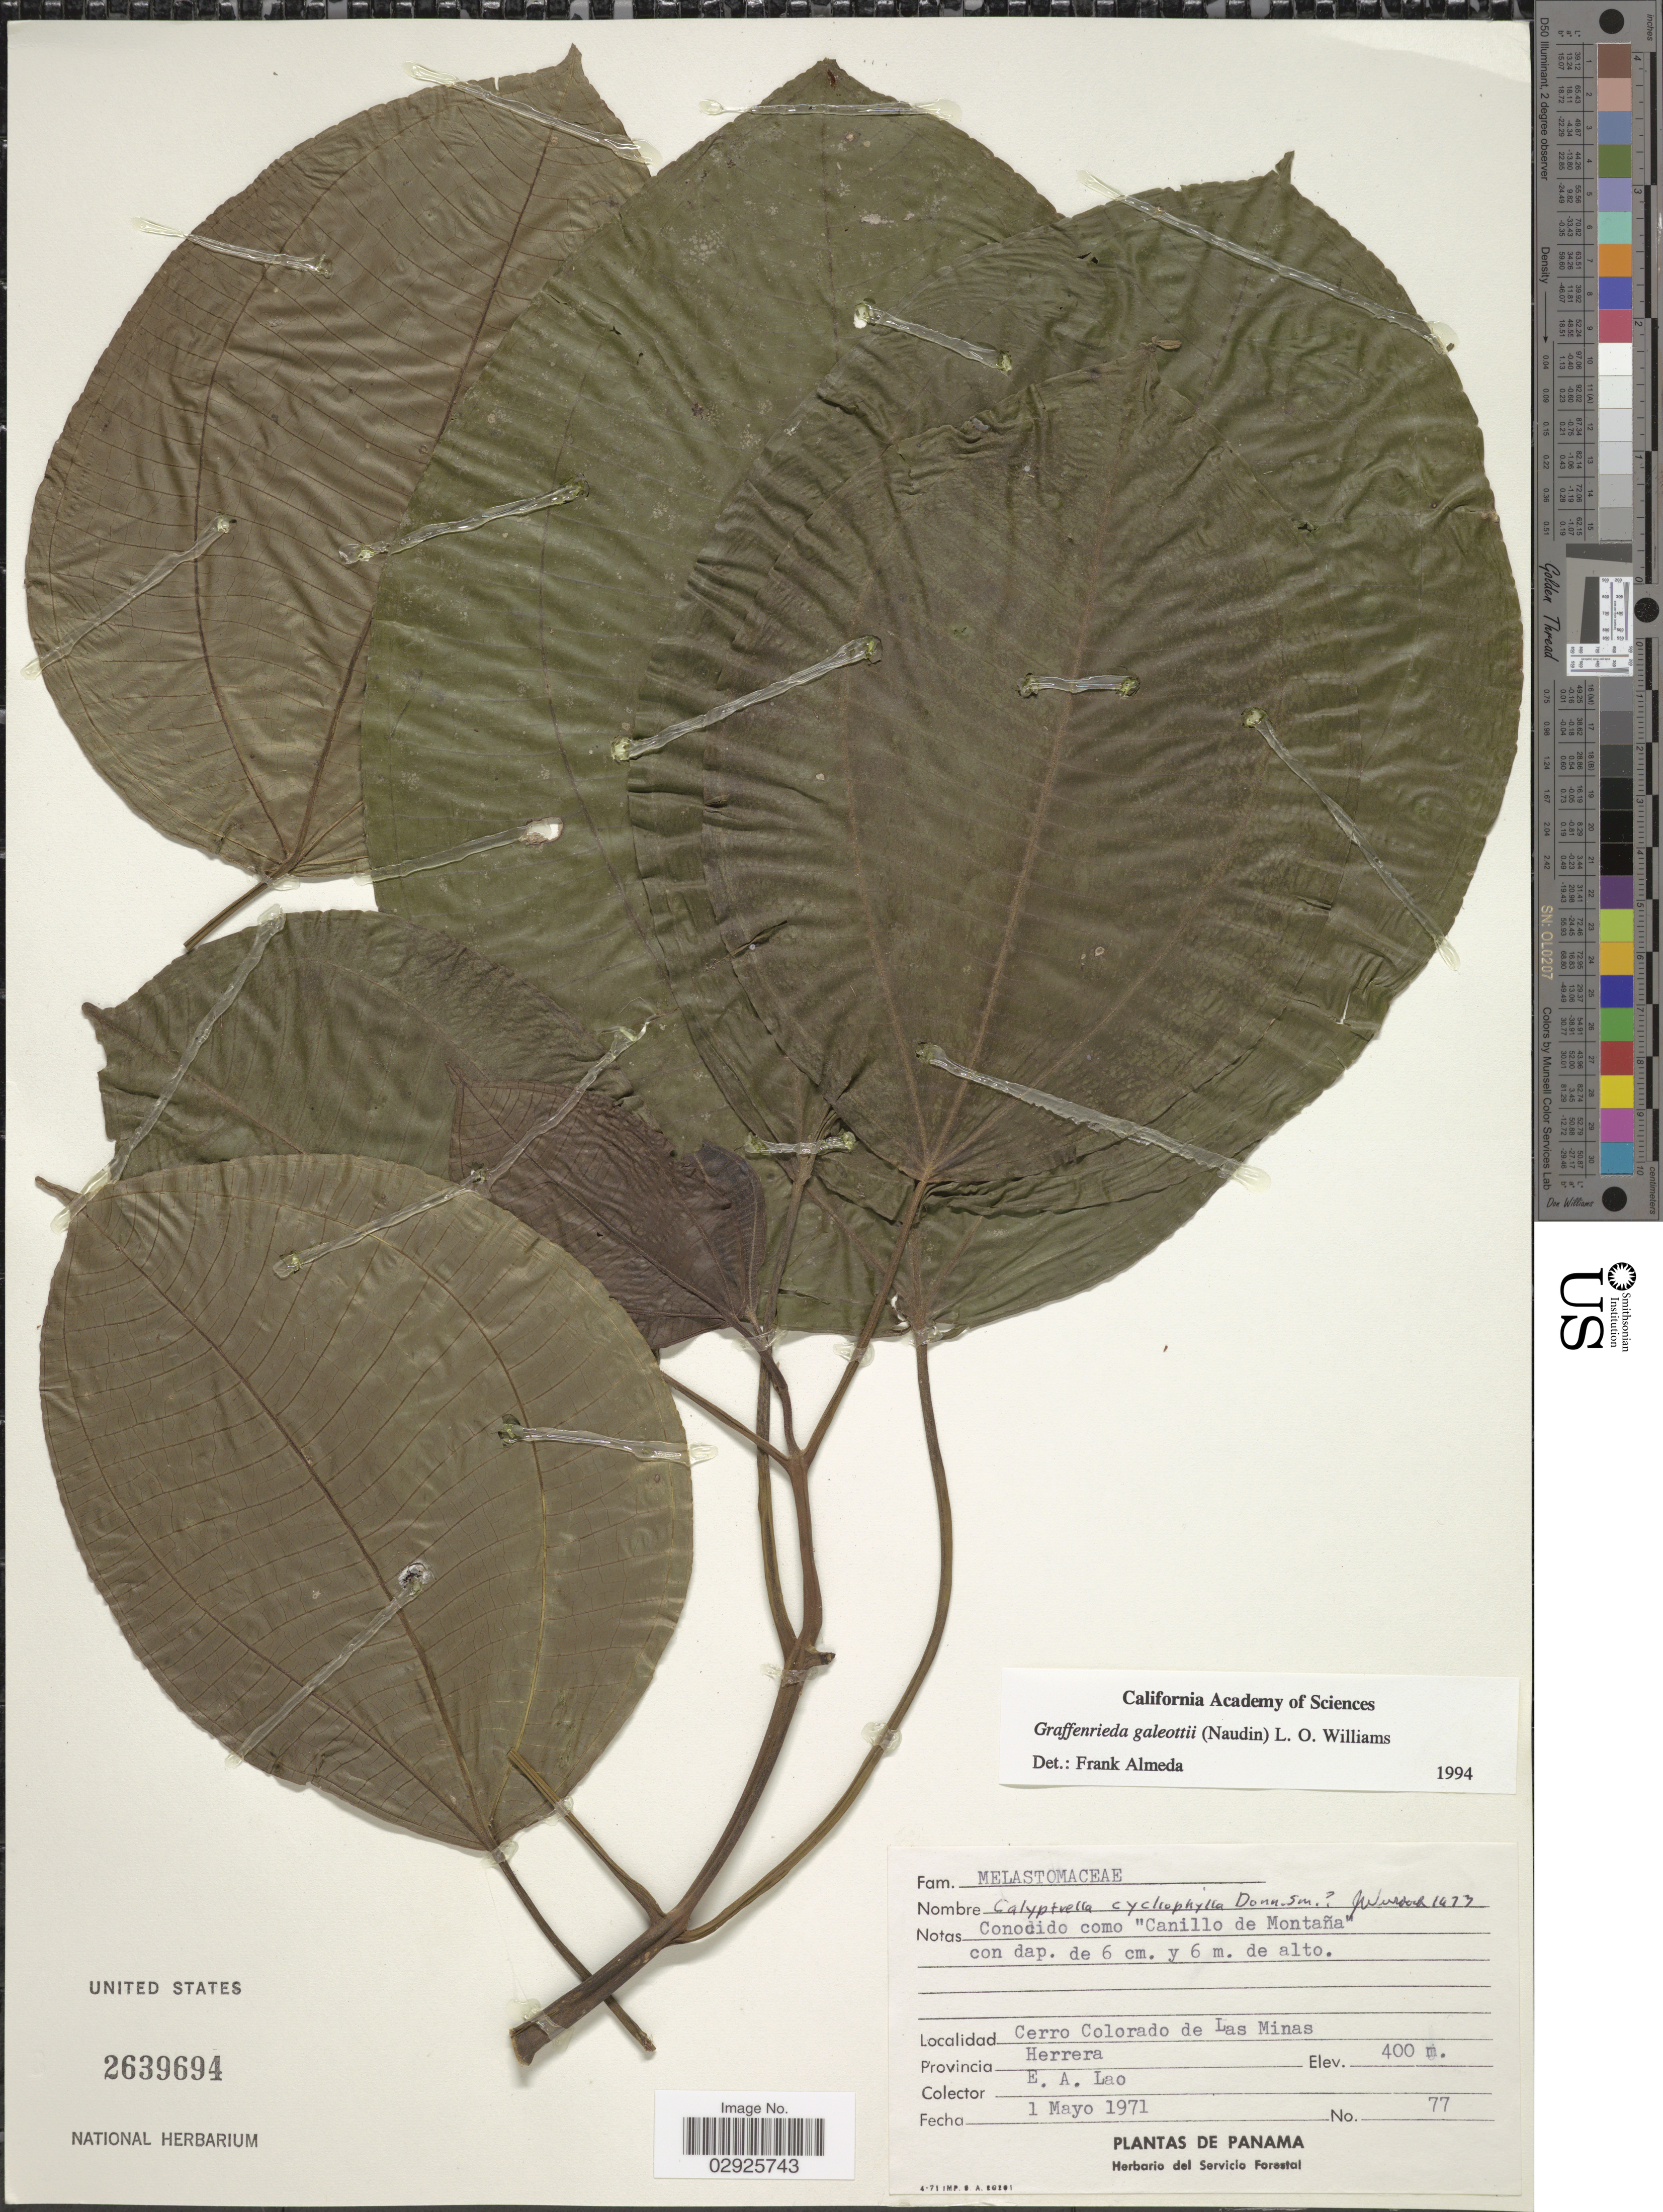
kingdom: Plantae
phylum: Tracheophyta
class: Magnoliopsida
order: Myrtales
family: Melastomataceae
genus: Graffenrieda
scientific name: Graffenrieda galeottii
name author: (Naudin) L.O. Williams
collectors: E. Lao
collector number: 77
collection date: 1971-05-01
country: Panama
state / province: Herrera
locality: Canillo de Montaña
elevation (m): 400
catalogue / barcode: US 2639694